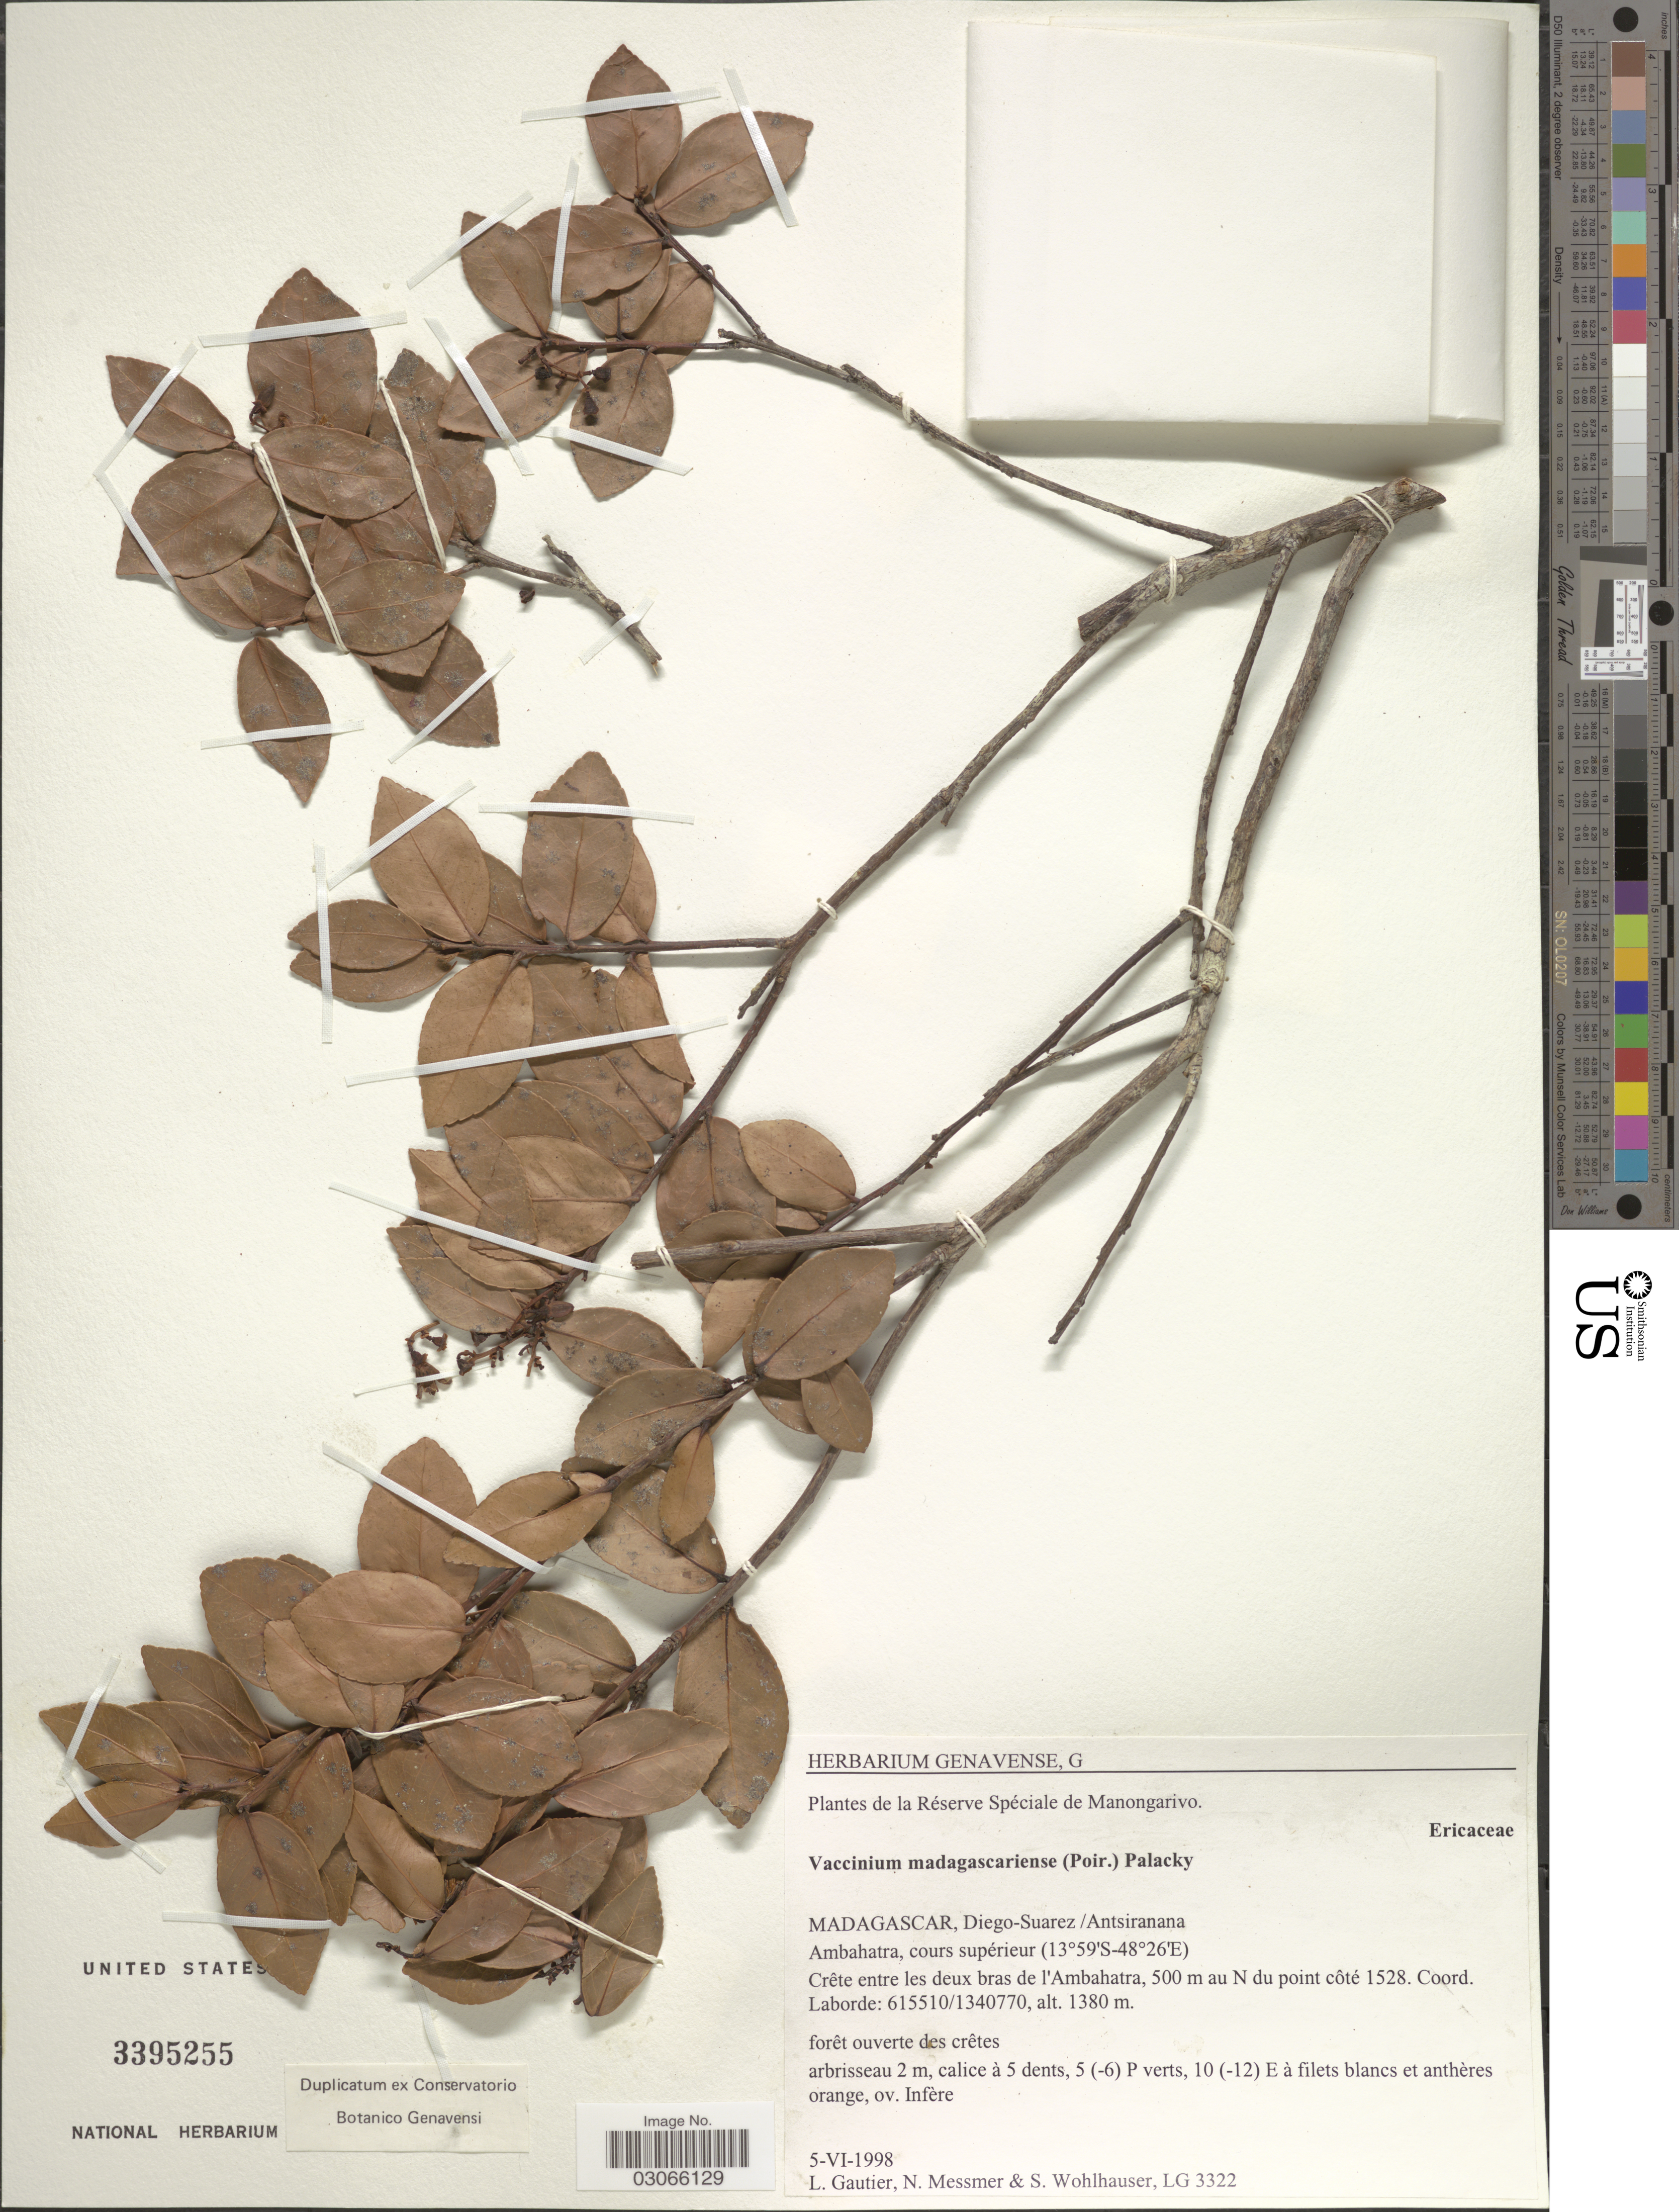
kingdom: Plantae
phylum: Tracheophyta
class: Magnoliopsida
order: Ericales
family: Ericaceae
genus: Vaccinium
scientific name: Vaccinium madagascariense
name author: (Thou. ex Poir.) Sleumer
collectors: L. Gautier, N. Messmer & S. Wohlhauser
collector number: LG3322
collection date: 1998-06-05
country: Madagascar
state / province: Diana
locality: Diego-Suarez/Antsiranana, Ambahatra, Crête entre les deux bras de l'Ambahatra, 500 m au N du point côté 1528. Coord. Laborde: 615510/1340770.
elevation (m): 1380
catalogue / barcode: US 3395255